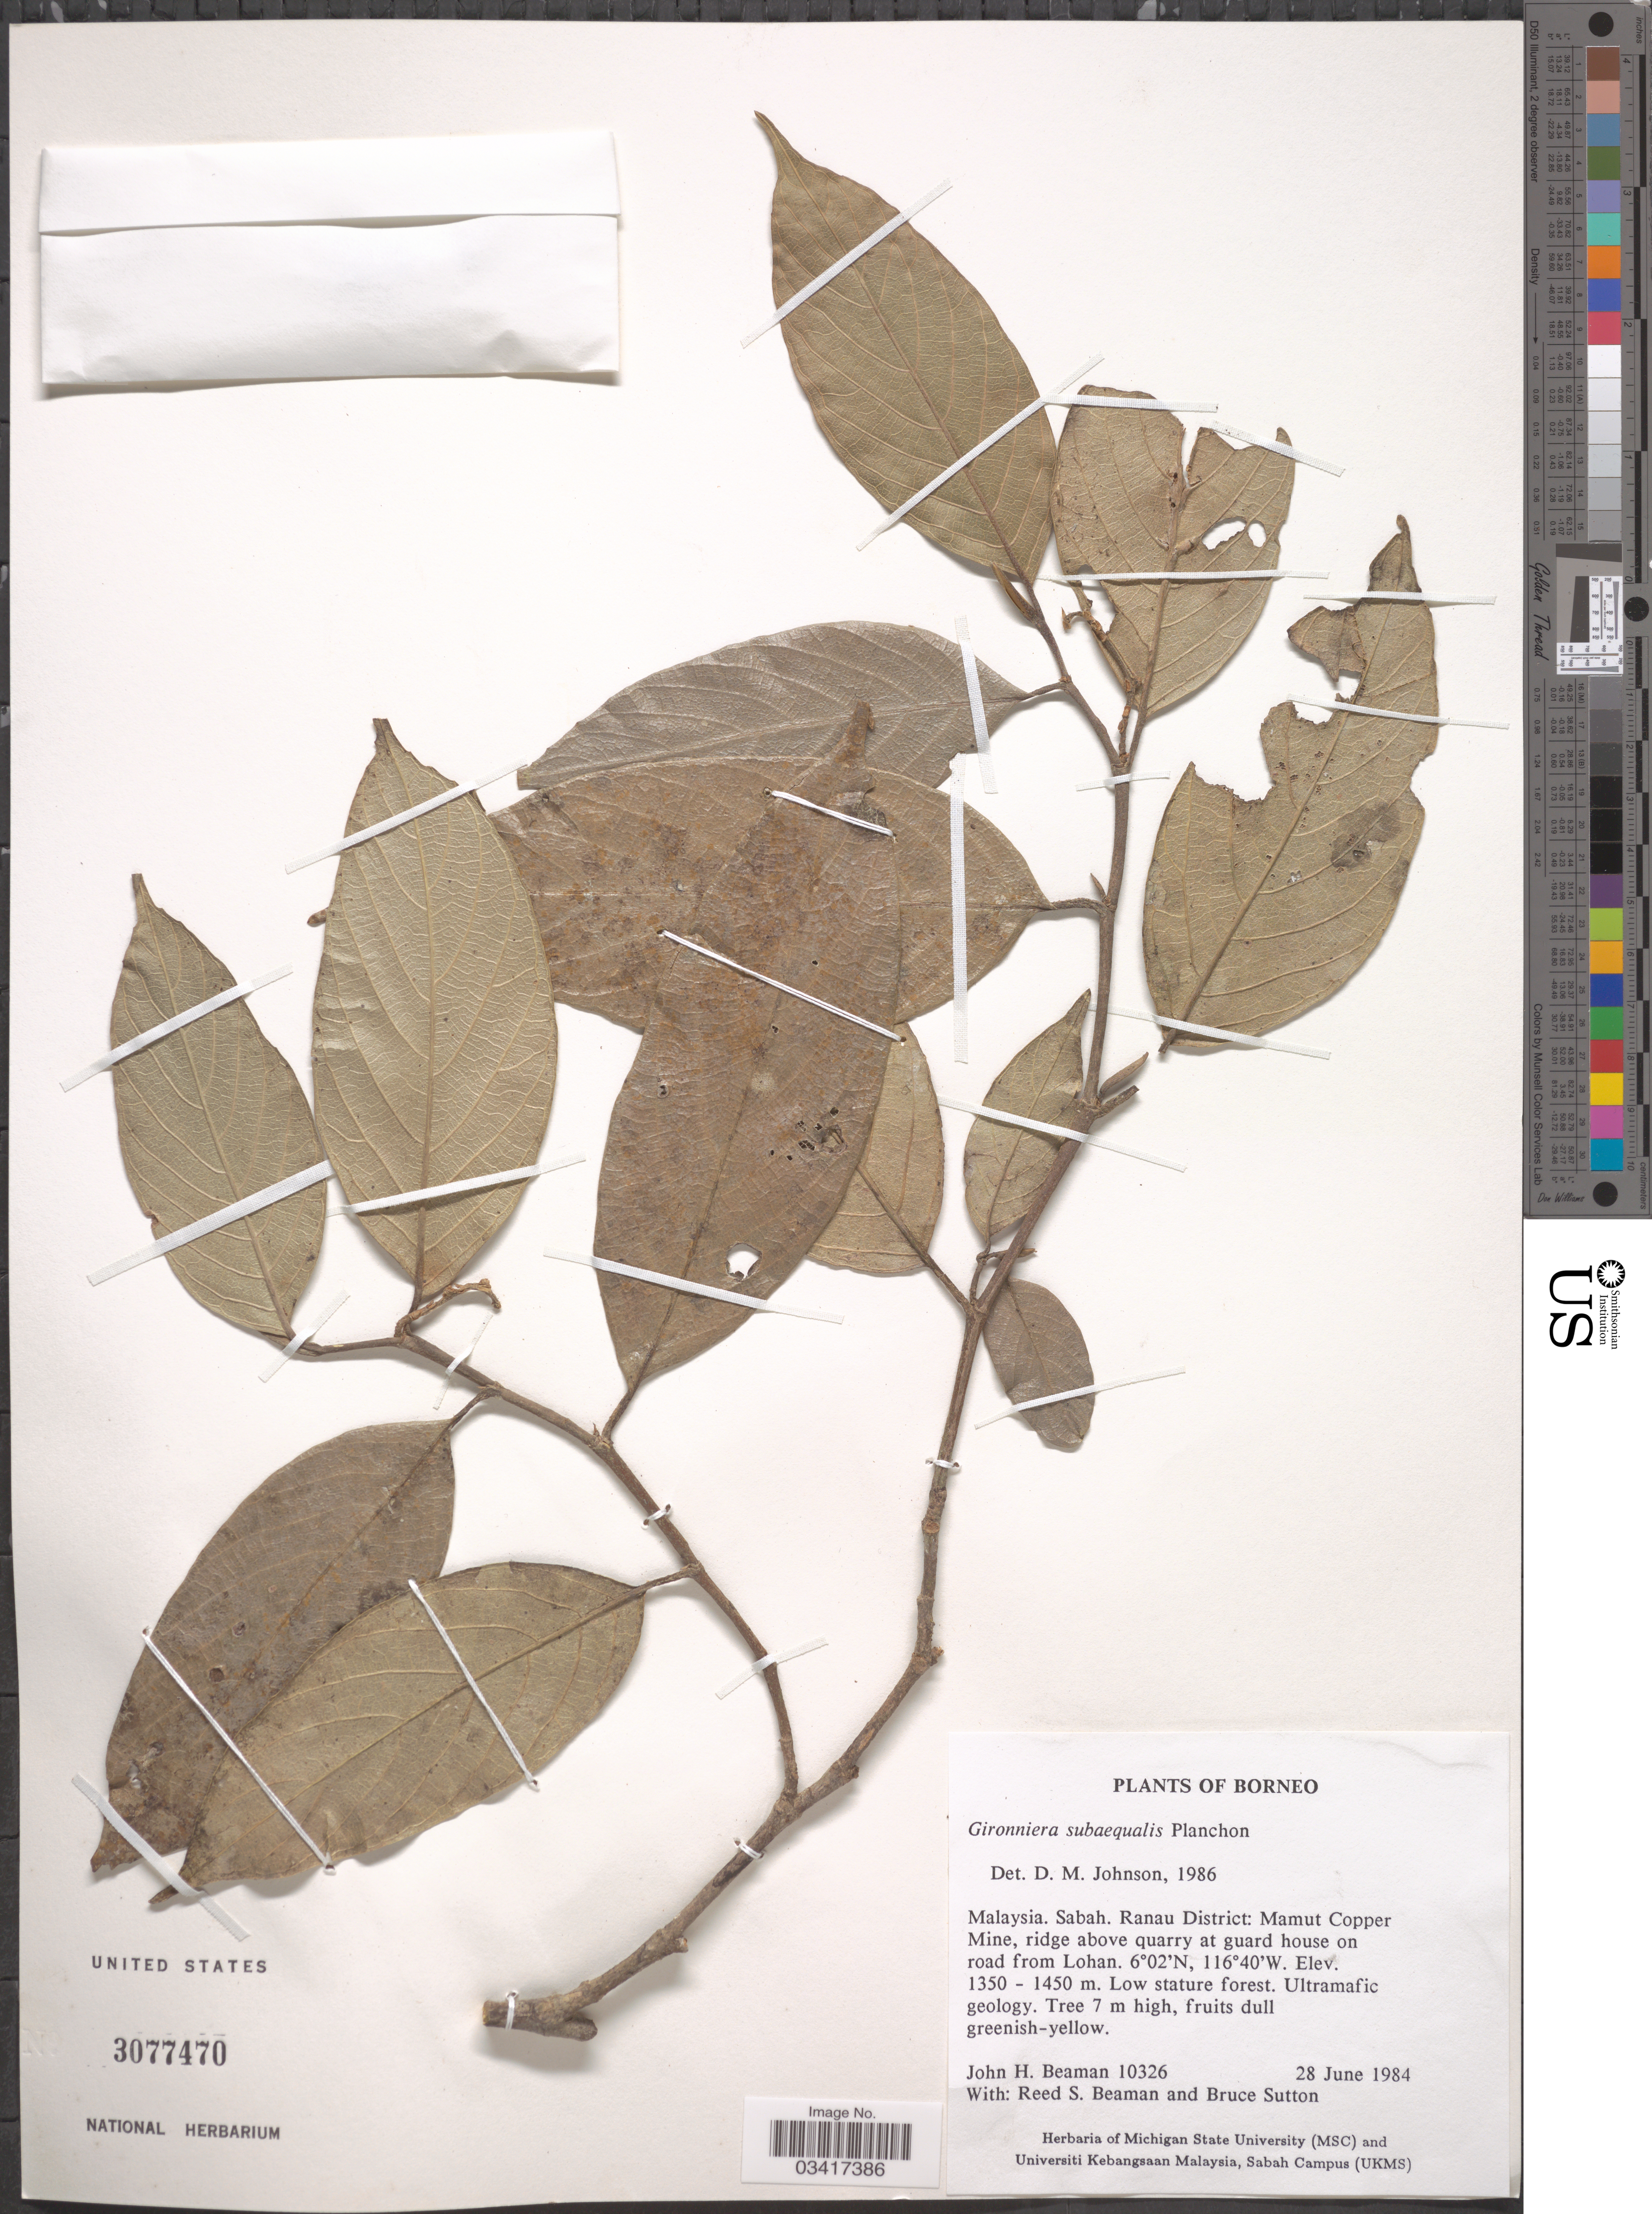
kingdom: Plantae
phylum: Tracheophyta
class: Magnoliopsida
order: Rosales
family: Cannabaceae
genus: Gironniera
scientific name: Gironniera subaequalis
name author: Planch.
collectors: J. H. Beaman, R. S. Beaman & B. Sutton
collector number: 10326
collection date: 1984-06-28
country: Malaysia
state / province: Sabah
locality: Borneo. Ranau District: Mamut Copper Mine, ridge above quarry at guard house on road from Lohan.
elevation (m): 1350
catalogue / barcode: US 3077470